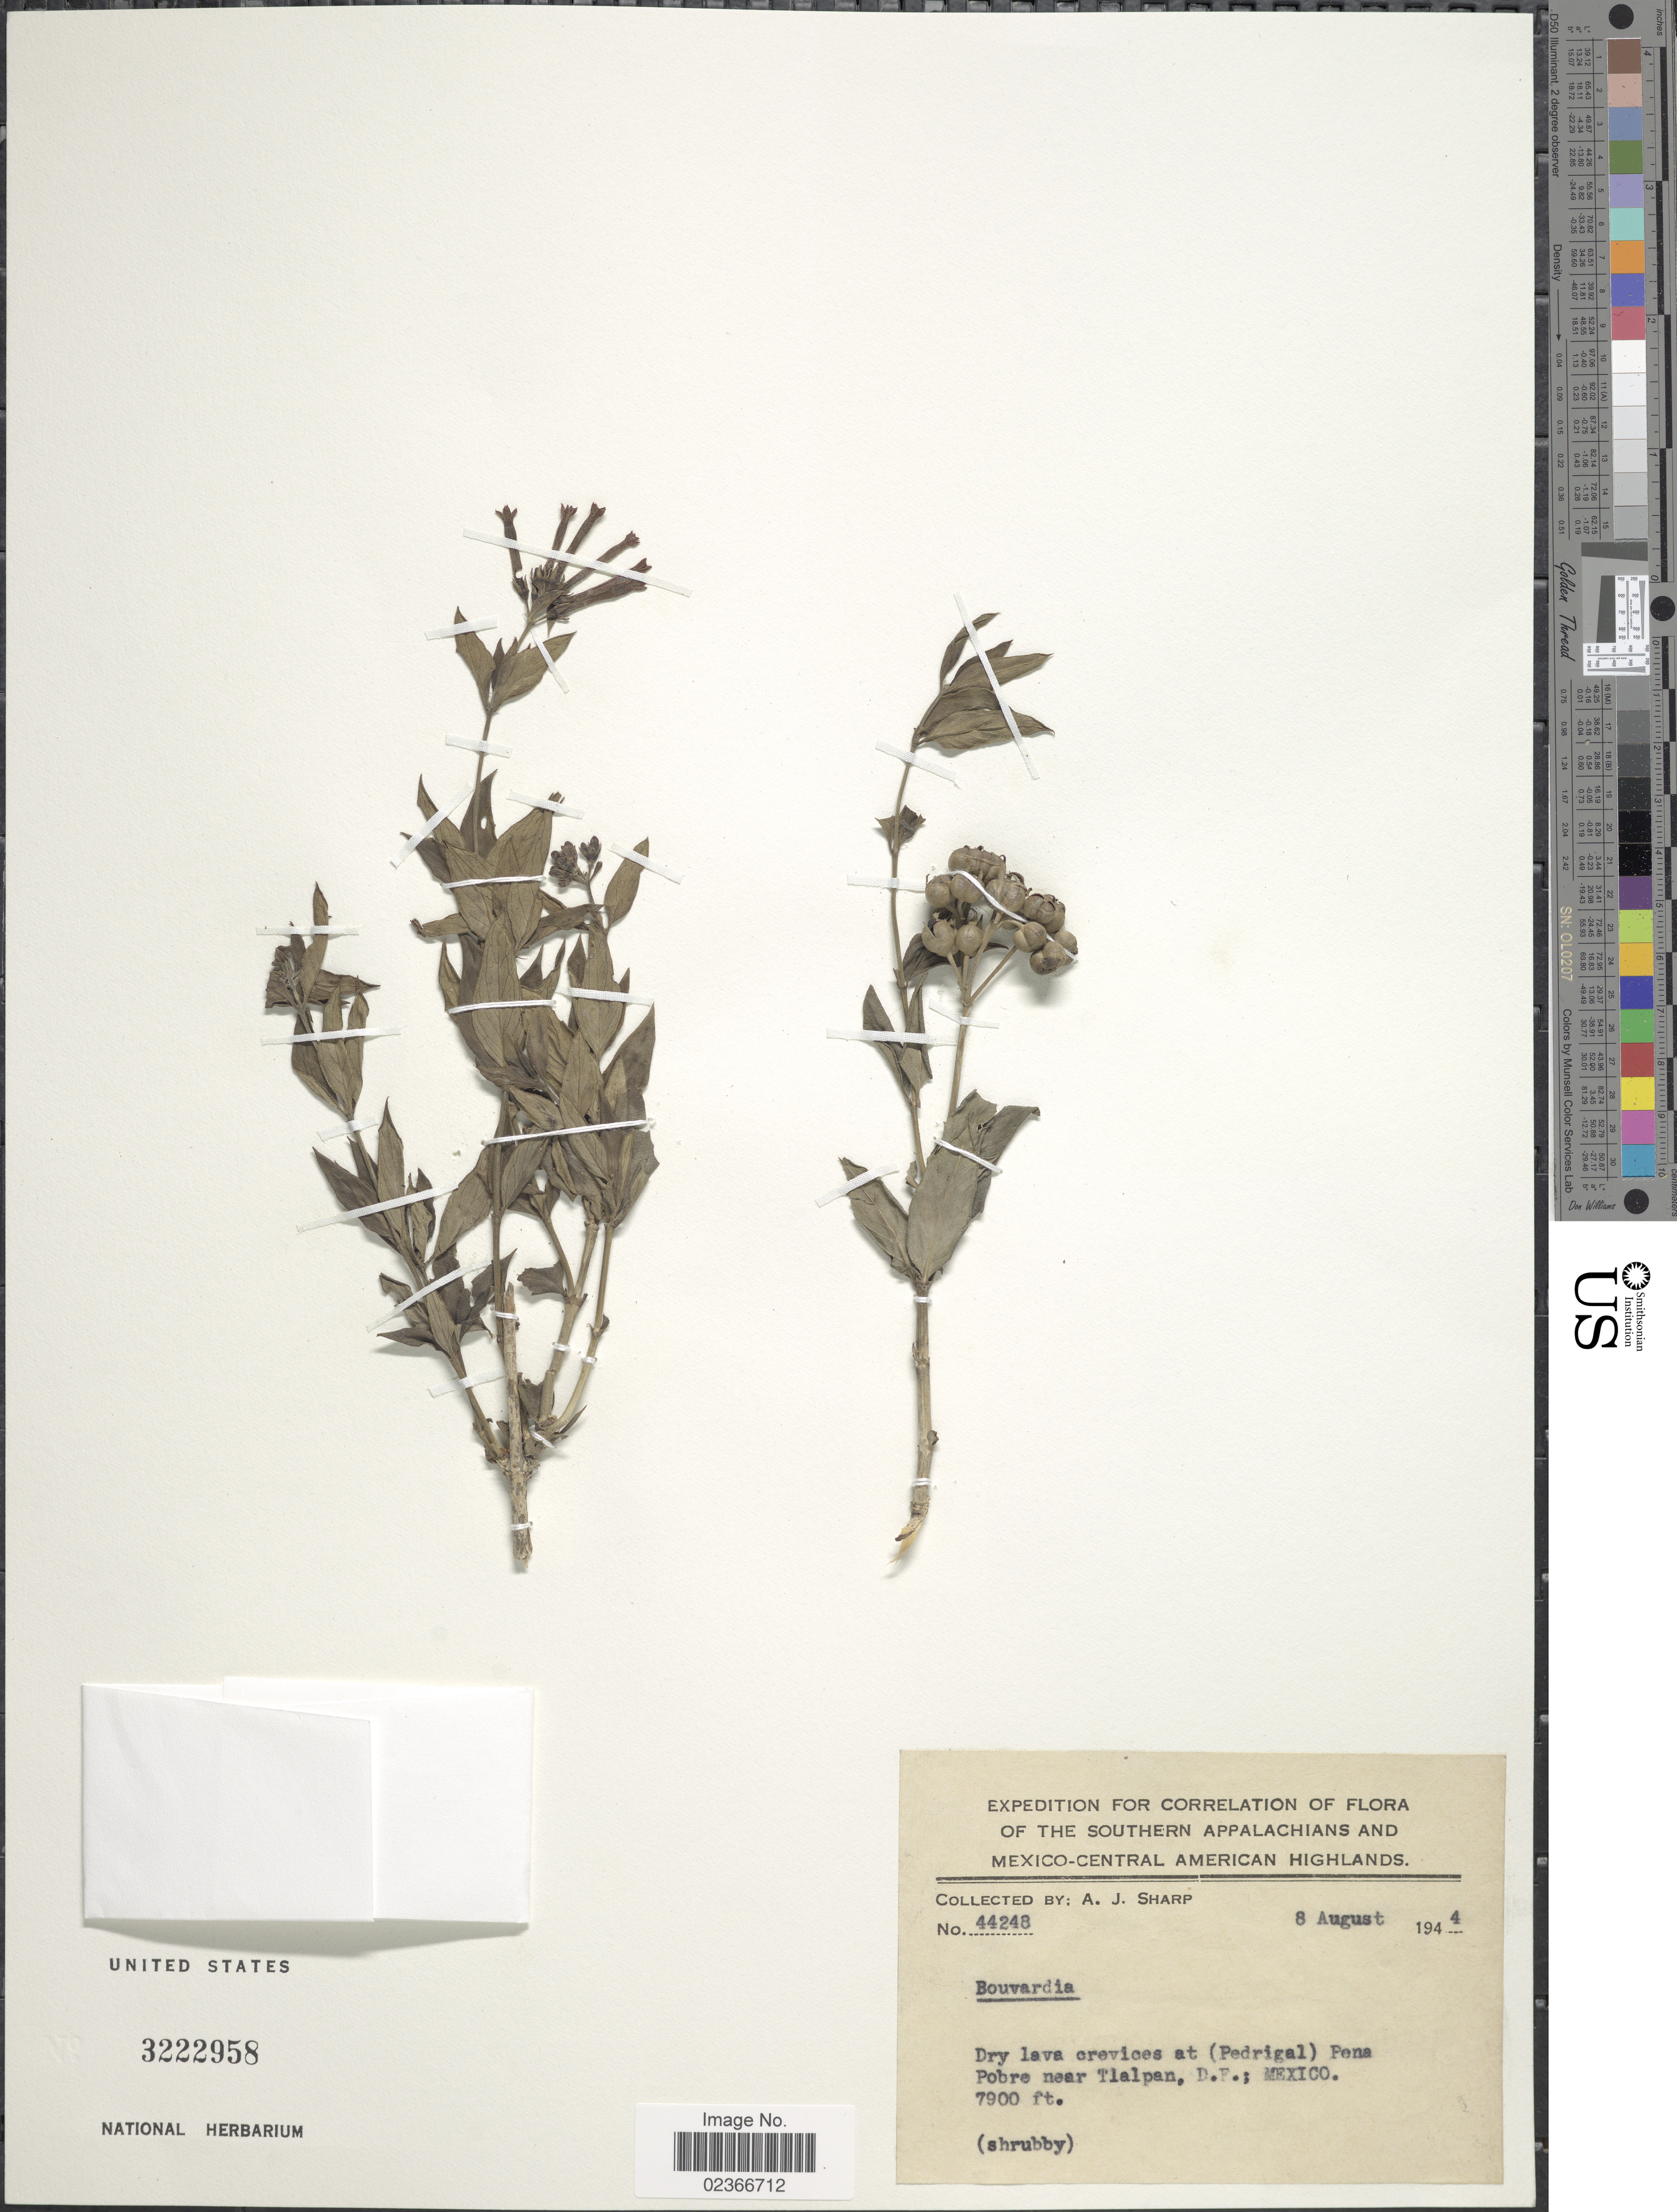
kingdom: Plantae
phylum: Tracheophyta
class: Magnoliopsida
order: Gentianales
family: Rubiaceae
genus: Bouvardia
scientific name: Bouvardia sp.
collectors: A. J. Sharp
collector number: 44248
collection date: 1944-08-08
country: Mexico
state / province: Distrito Federal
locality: Southern Appalachians and Mexico-Central American Highlands. Dry lava crevices at ( Pedrigal) Pena Pobre near Tlalpan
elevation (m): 2408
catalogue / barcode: US 3222958